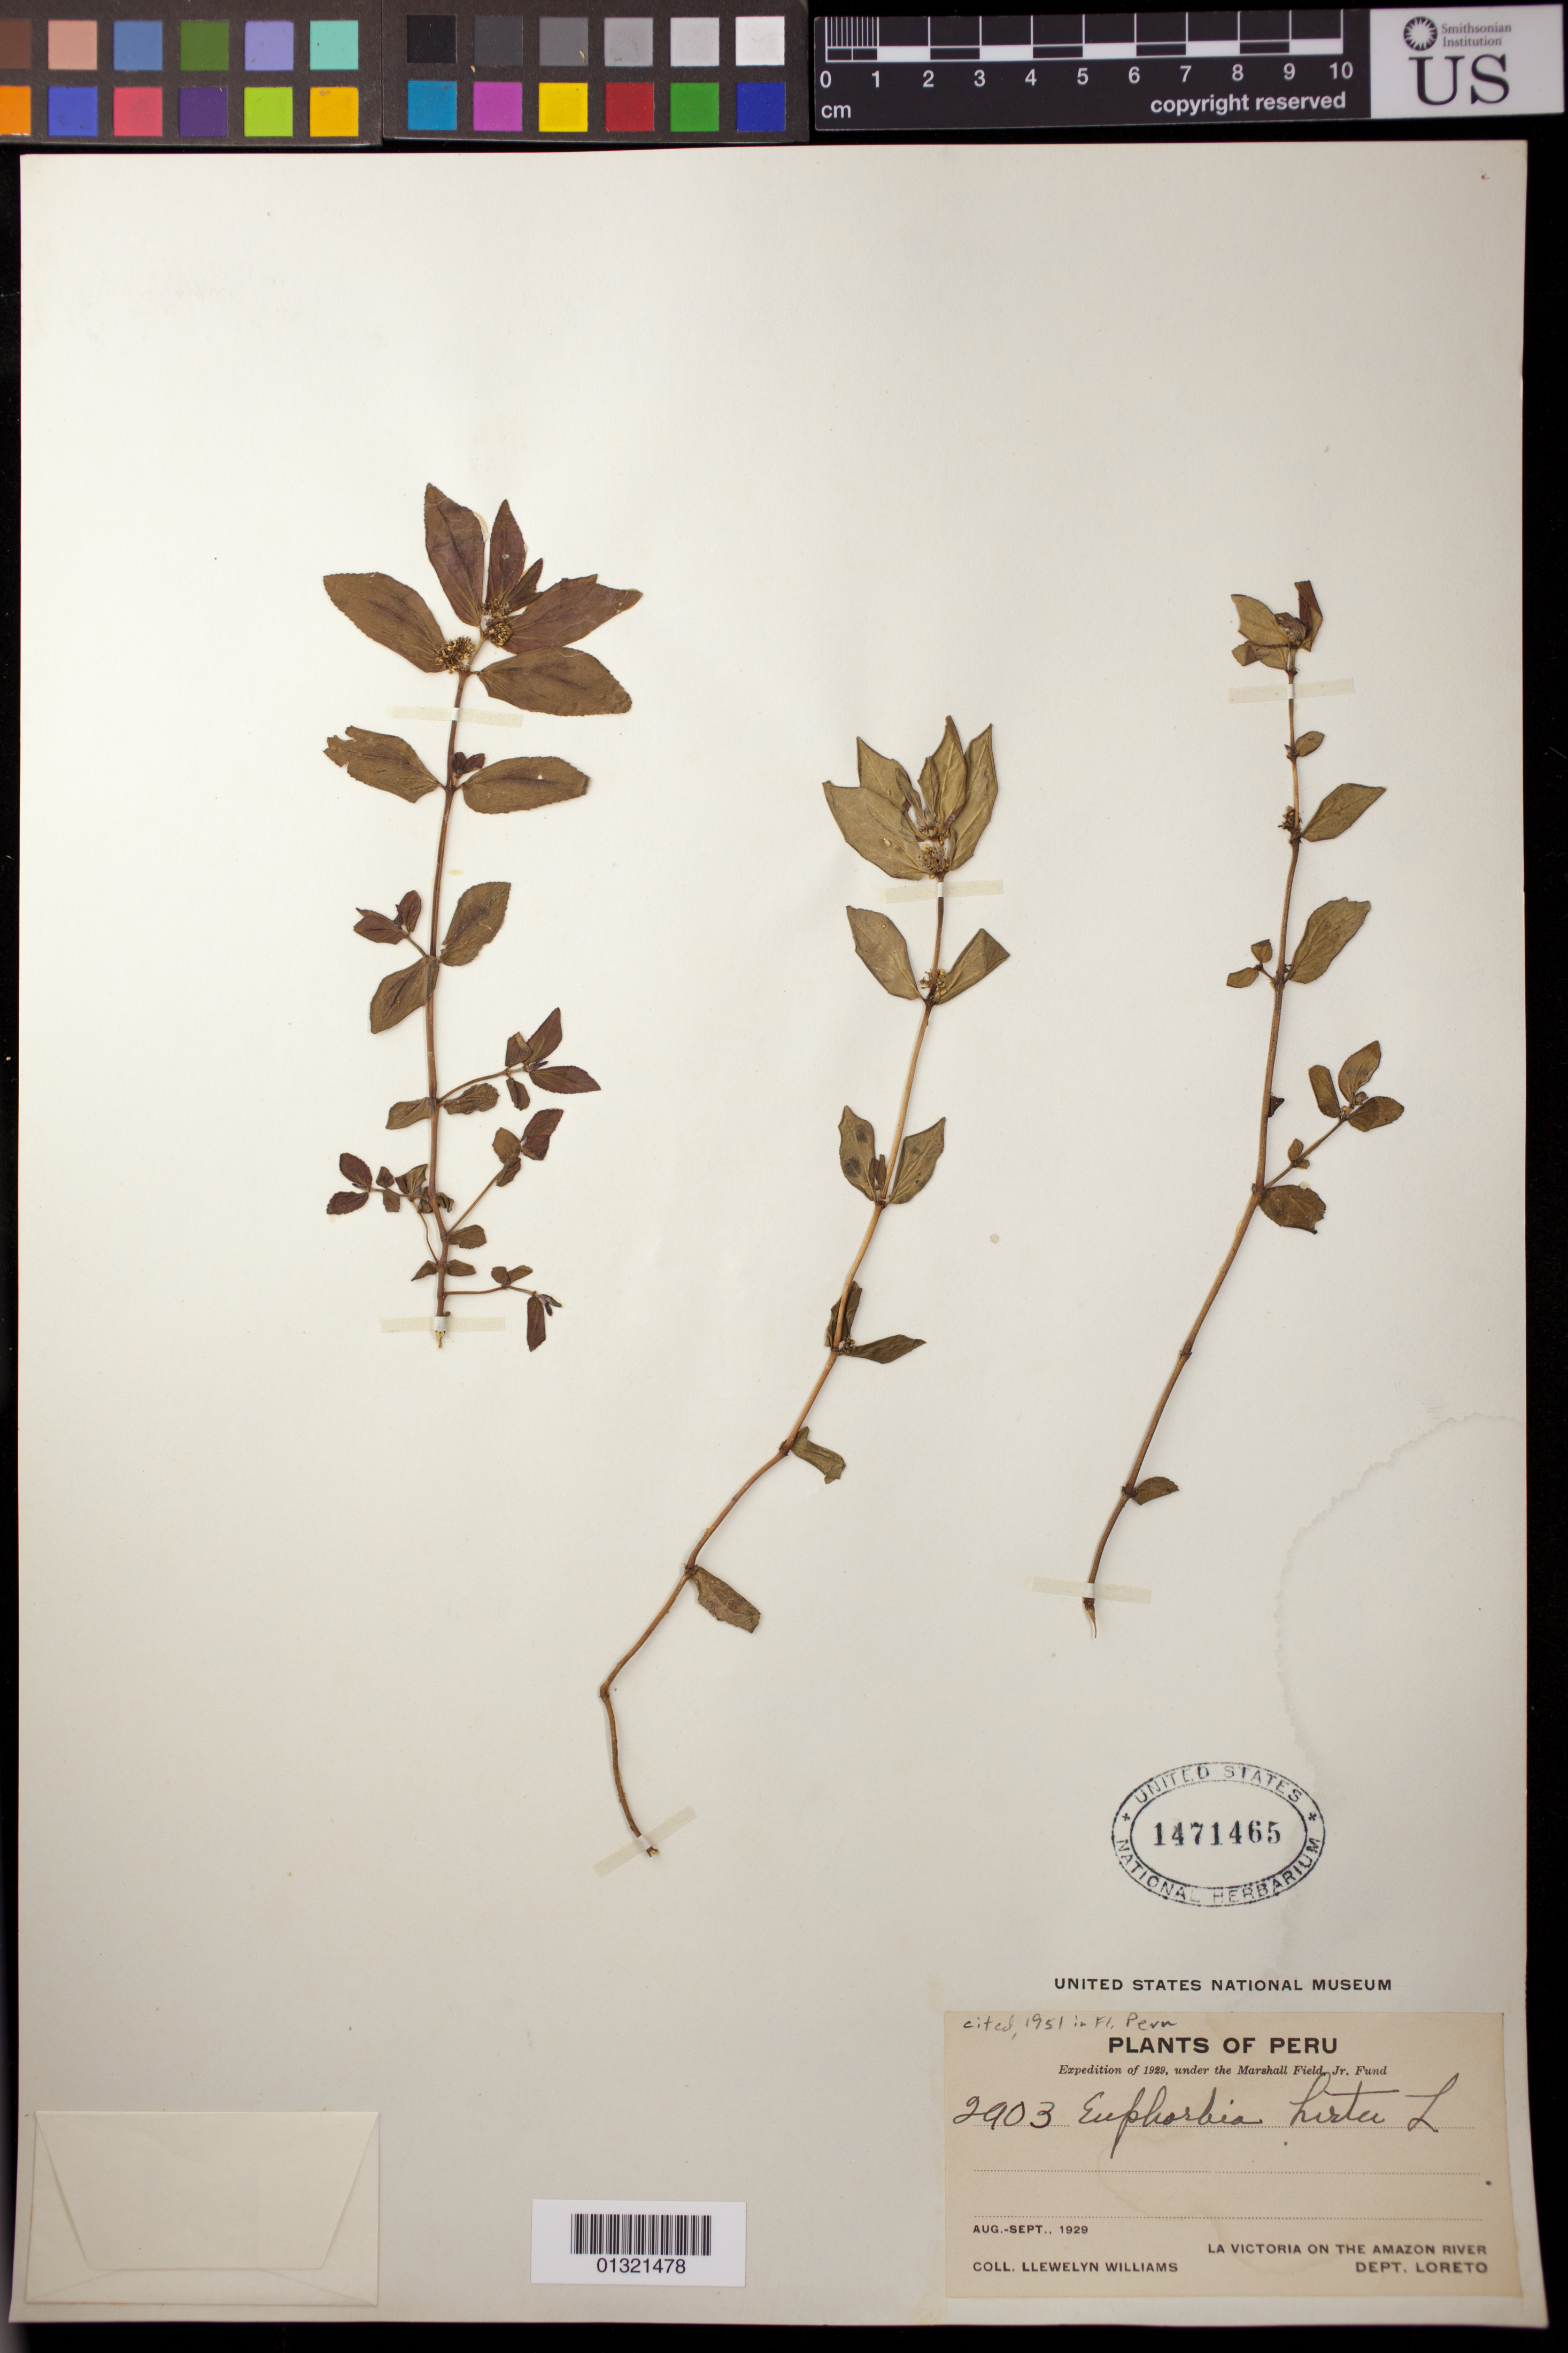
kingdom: Plantae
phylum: Tracheophyta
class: Magnoliopsida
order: Malpighiales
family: Euphorbiaceae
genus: Euphorbia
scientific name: Euphorbia hirta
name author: L.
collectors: Ll. Williams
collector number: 2903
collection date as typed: Aug 1929 to -- Sep 1929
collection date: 1929-08/1929-09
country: Peru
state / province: Loreto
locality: La Victoria on the Amazon river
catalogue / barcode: US 1471465